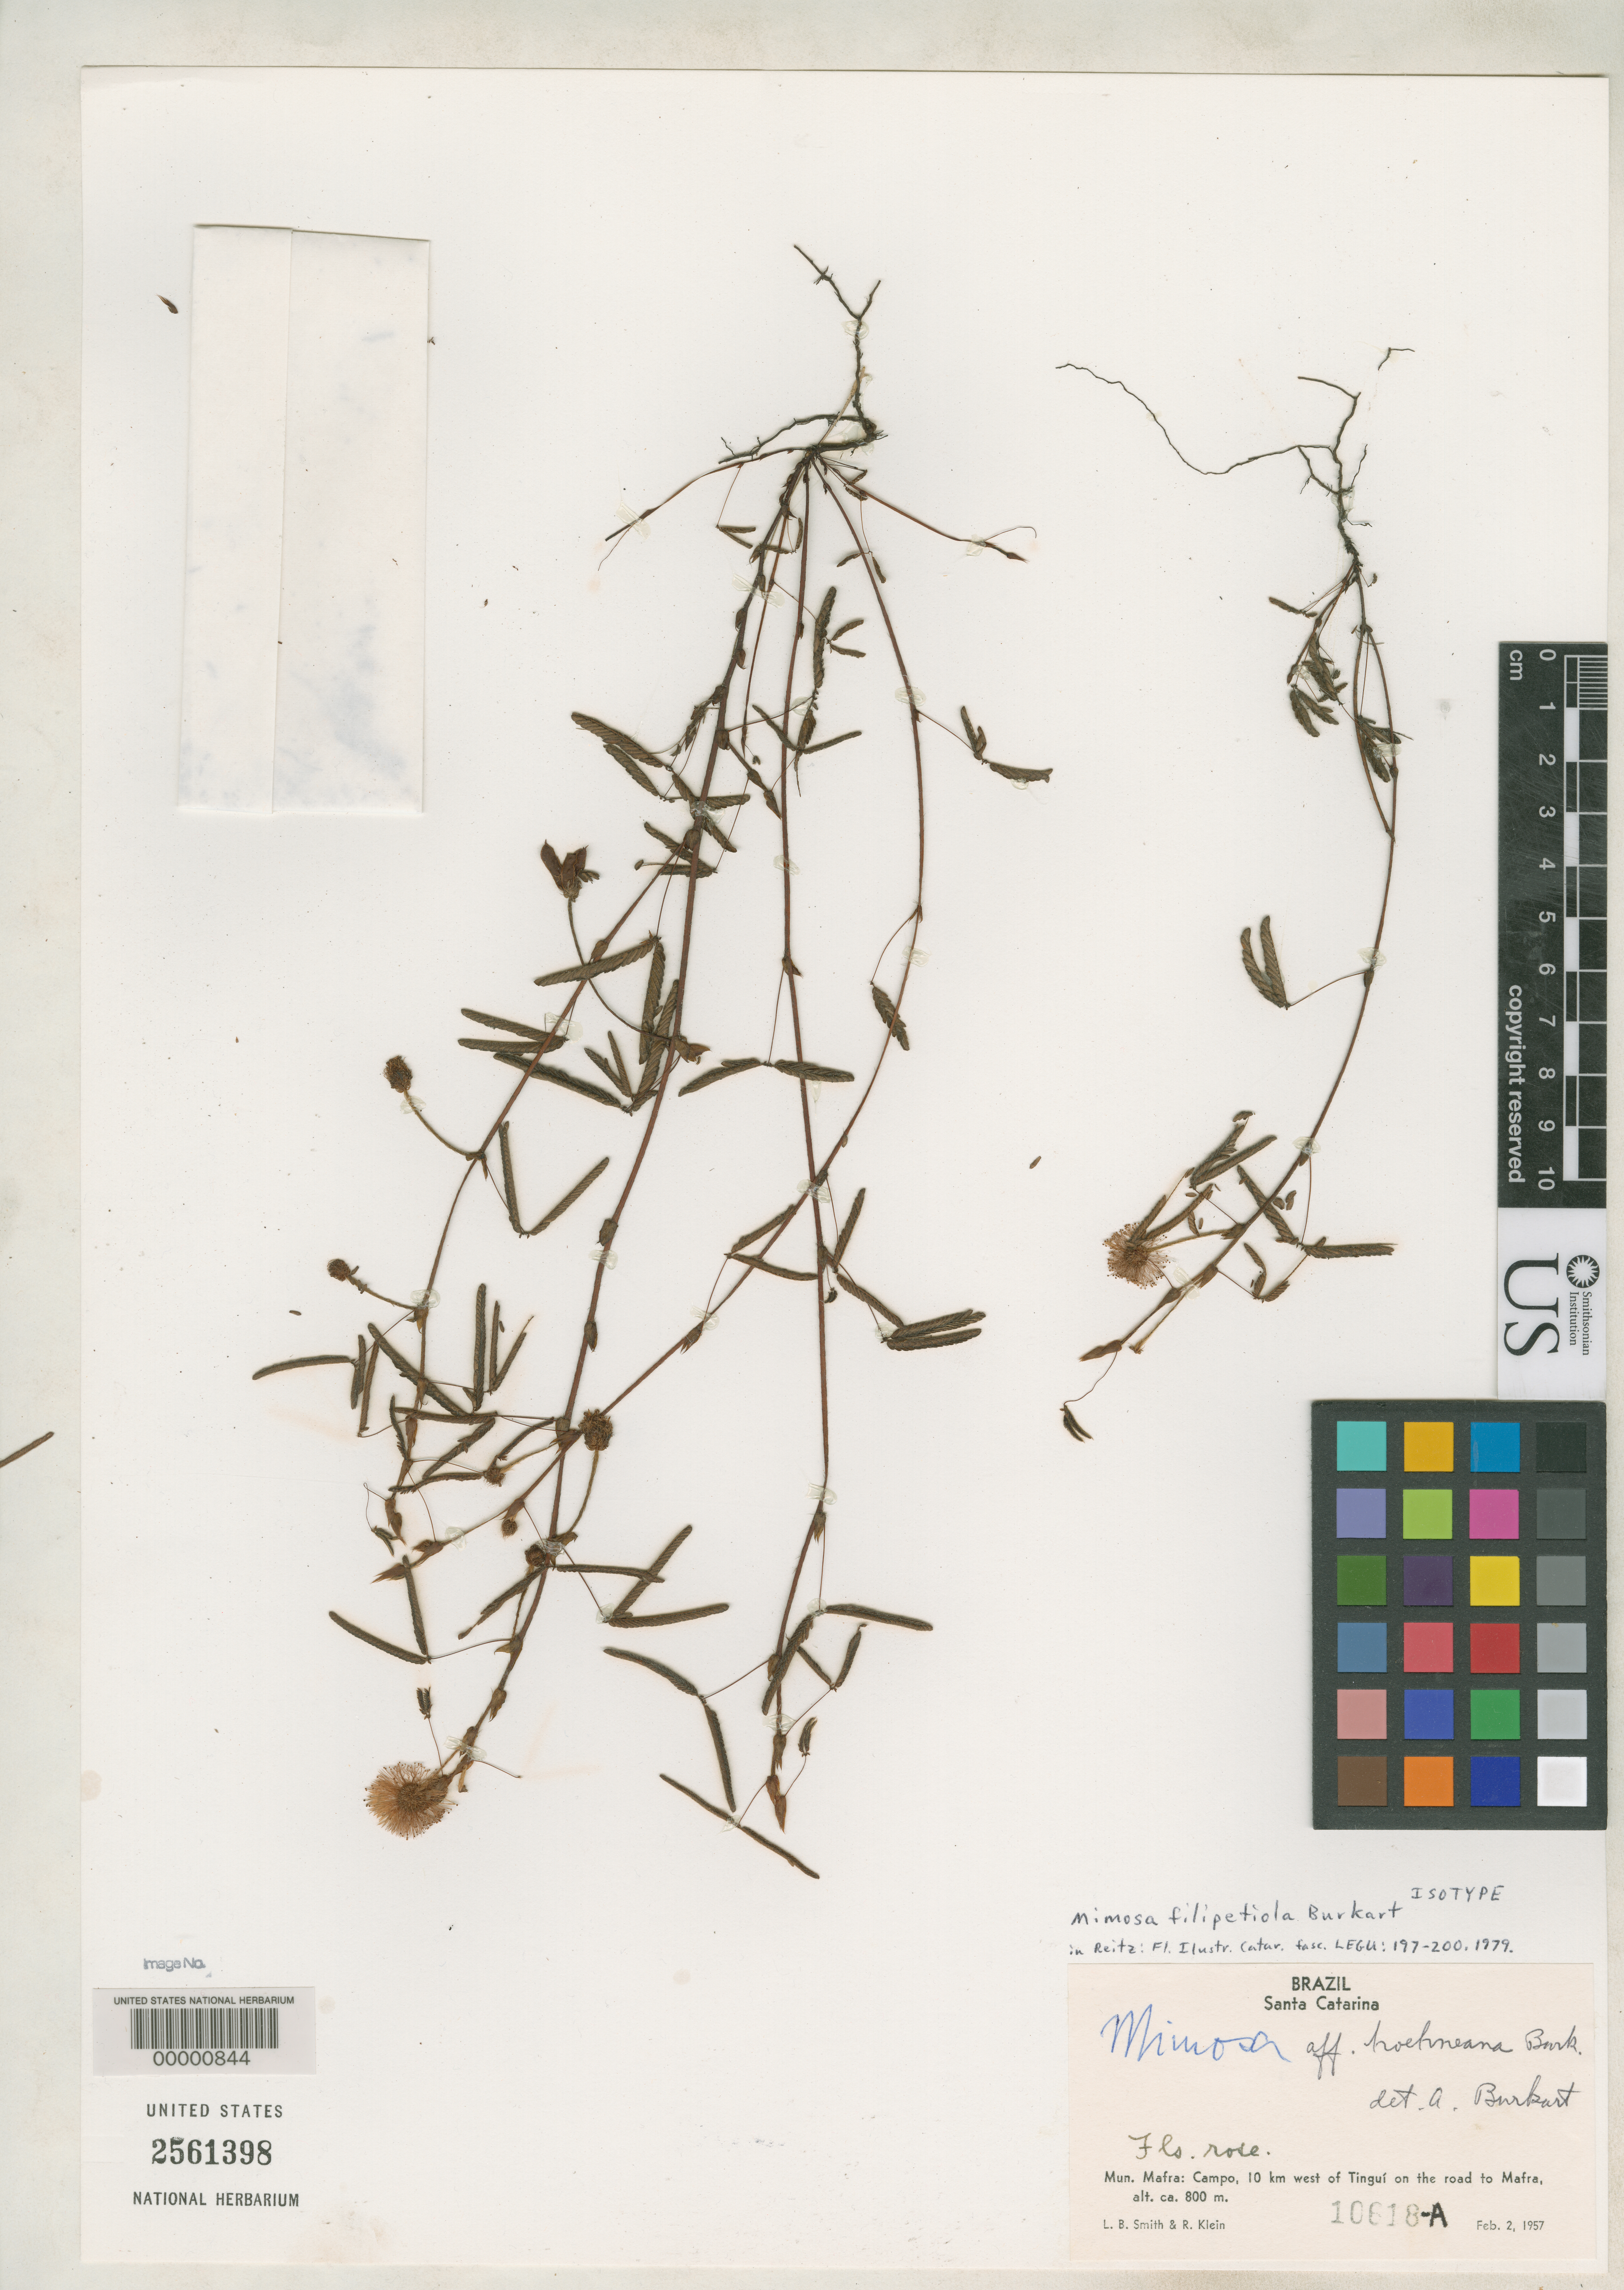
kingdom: Plantae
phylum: Tracheophyta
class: Magnoliopsida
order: Fabales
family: Fabaceae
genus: Mimosa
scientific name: Mimosa filipetiola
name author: Burkart in Reitz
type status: Isotype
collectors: L. Smith & R. M. Klein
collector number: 10618 a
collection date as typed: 02 Feb 1957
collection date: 1957-02-02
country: Brazil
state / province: Santa Catarina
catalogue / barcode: US 2561398